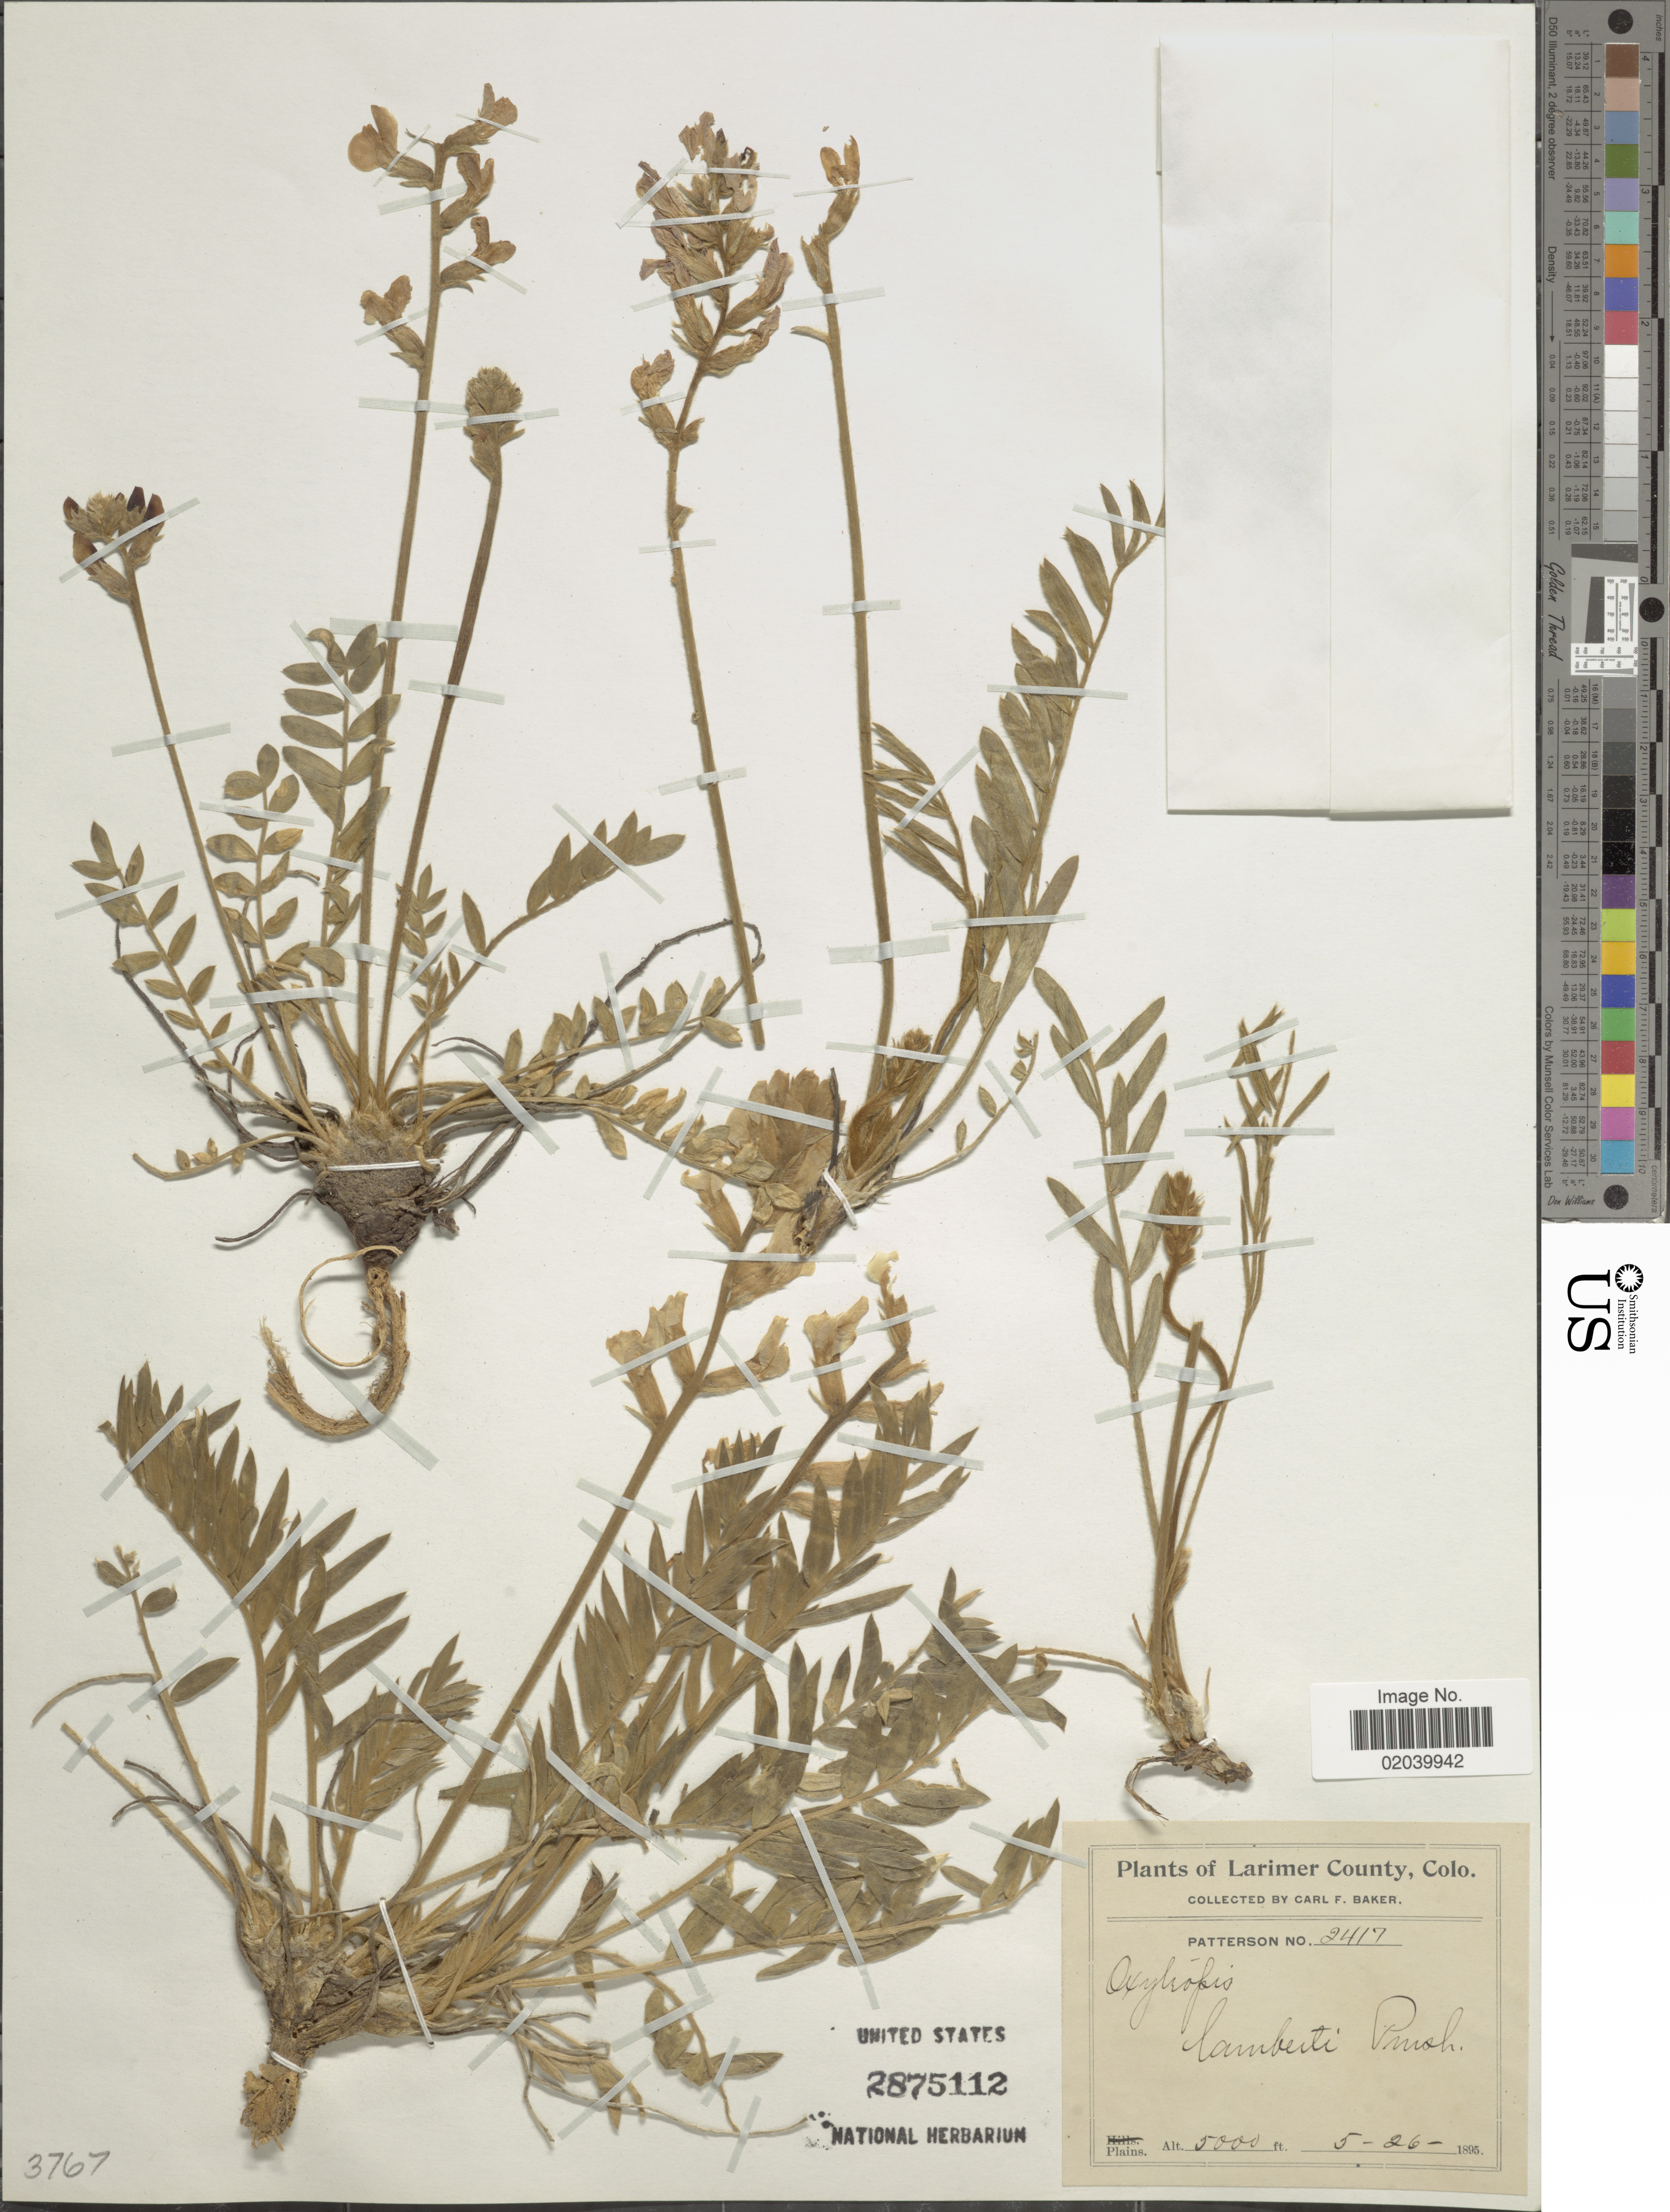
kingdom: Plantae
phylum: Tracheophyta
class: Magnoliopsida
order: Fabales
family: Fabaceae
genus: Oxytropis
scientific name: Oxytropis lambertii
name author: Pursh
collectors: C. F. Baker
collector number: Patterson 2417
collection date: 1895-05-26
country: United States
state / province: Colorado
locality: Larimer County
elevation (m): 1524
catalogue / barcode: US 2875112